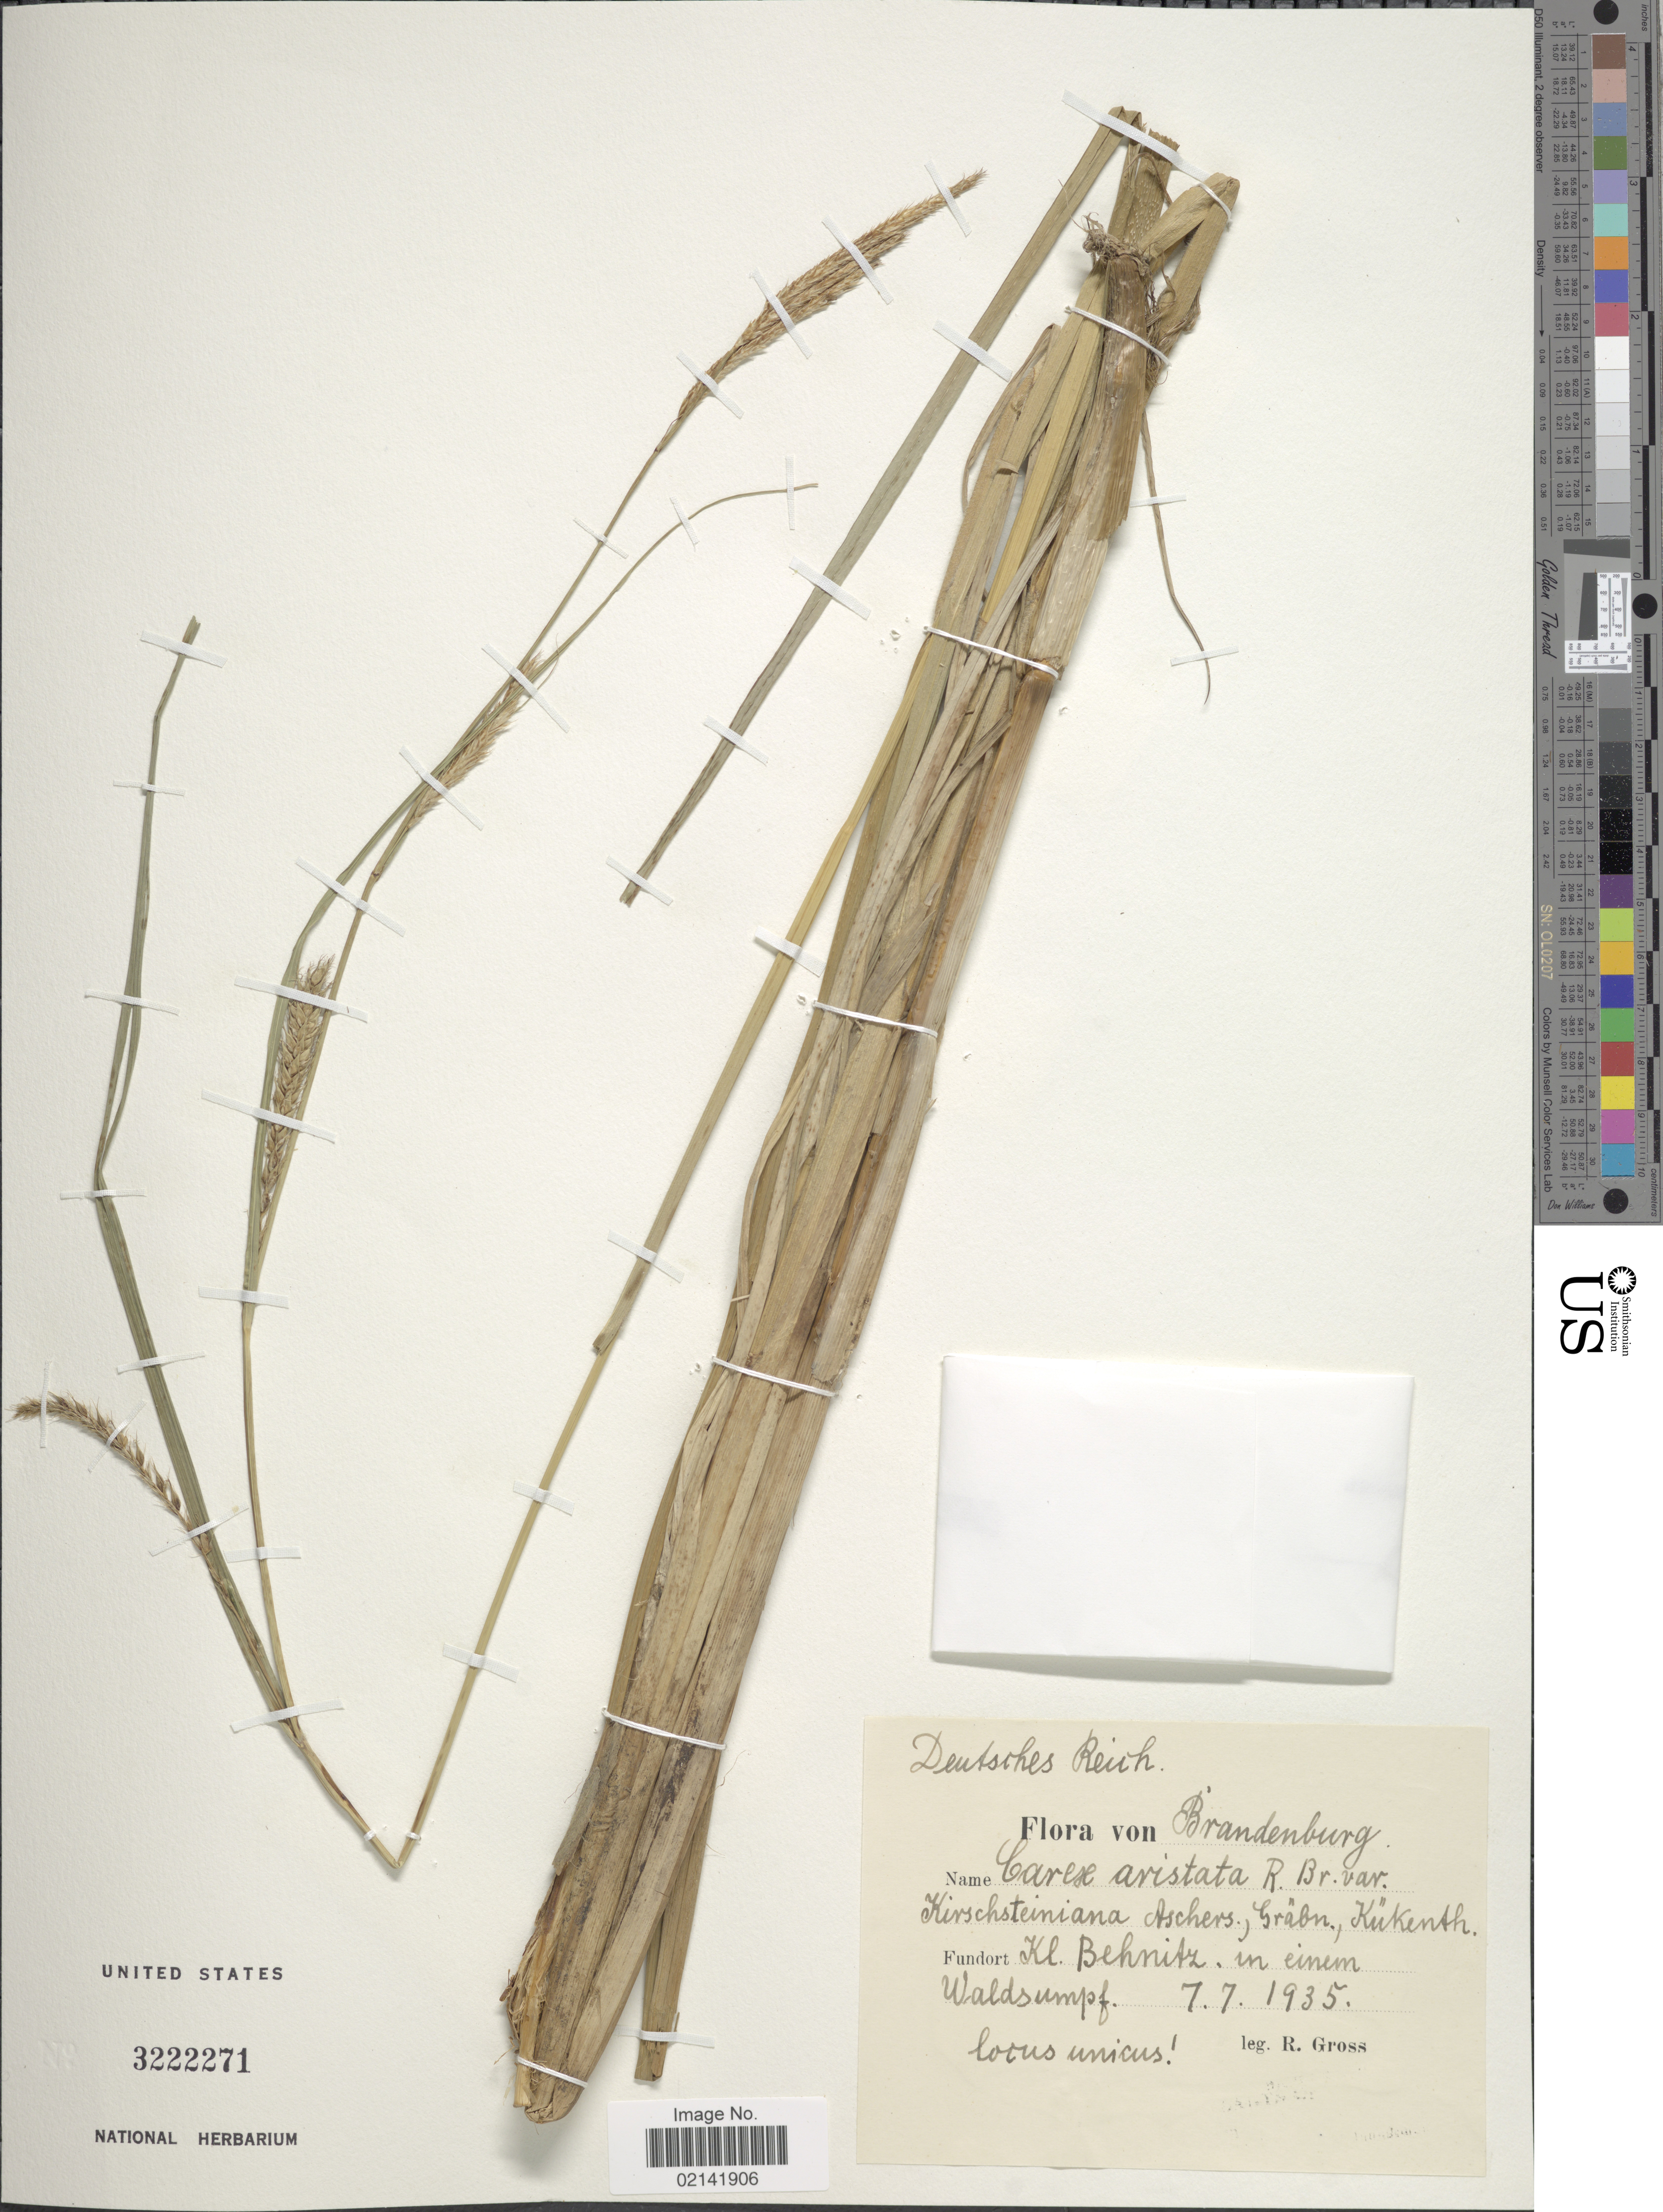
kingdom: Plantae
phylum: Tracheophyta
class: Liliopsida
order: Poales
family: Cyperaceae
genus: Carex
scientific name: Carex atherodes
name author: Spreng.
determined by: Strong, Mark T., (BOT), Smithsonian Institution - National Museum of Natural History (UNITED STATES)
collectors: R. Gross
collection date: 1935-07-07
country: Germany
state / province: Brandenburg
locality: Kl. behnitz. in einem Waldsumpf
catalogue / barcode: US 3222271